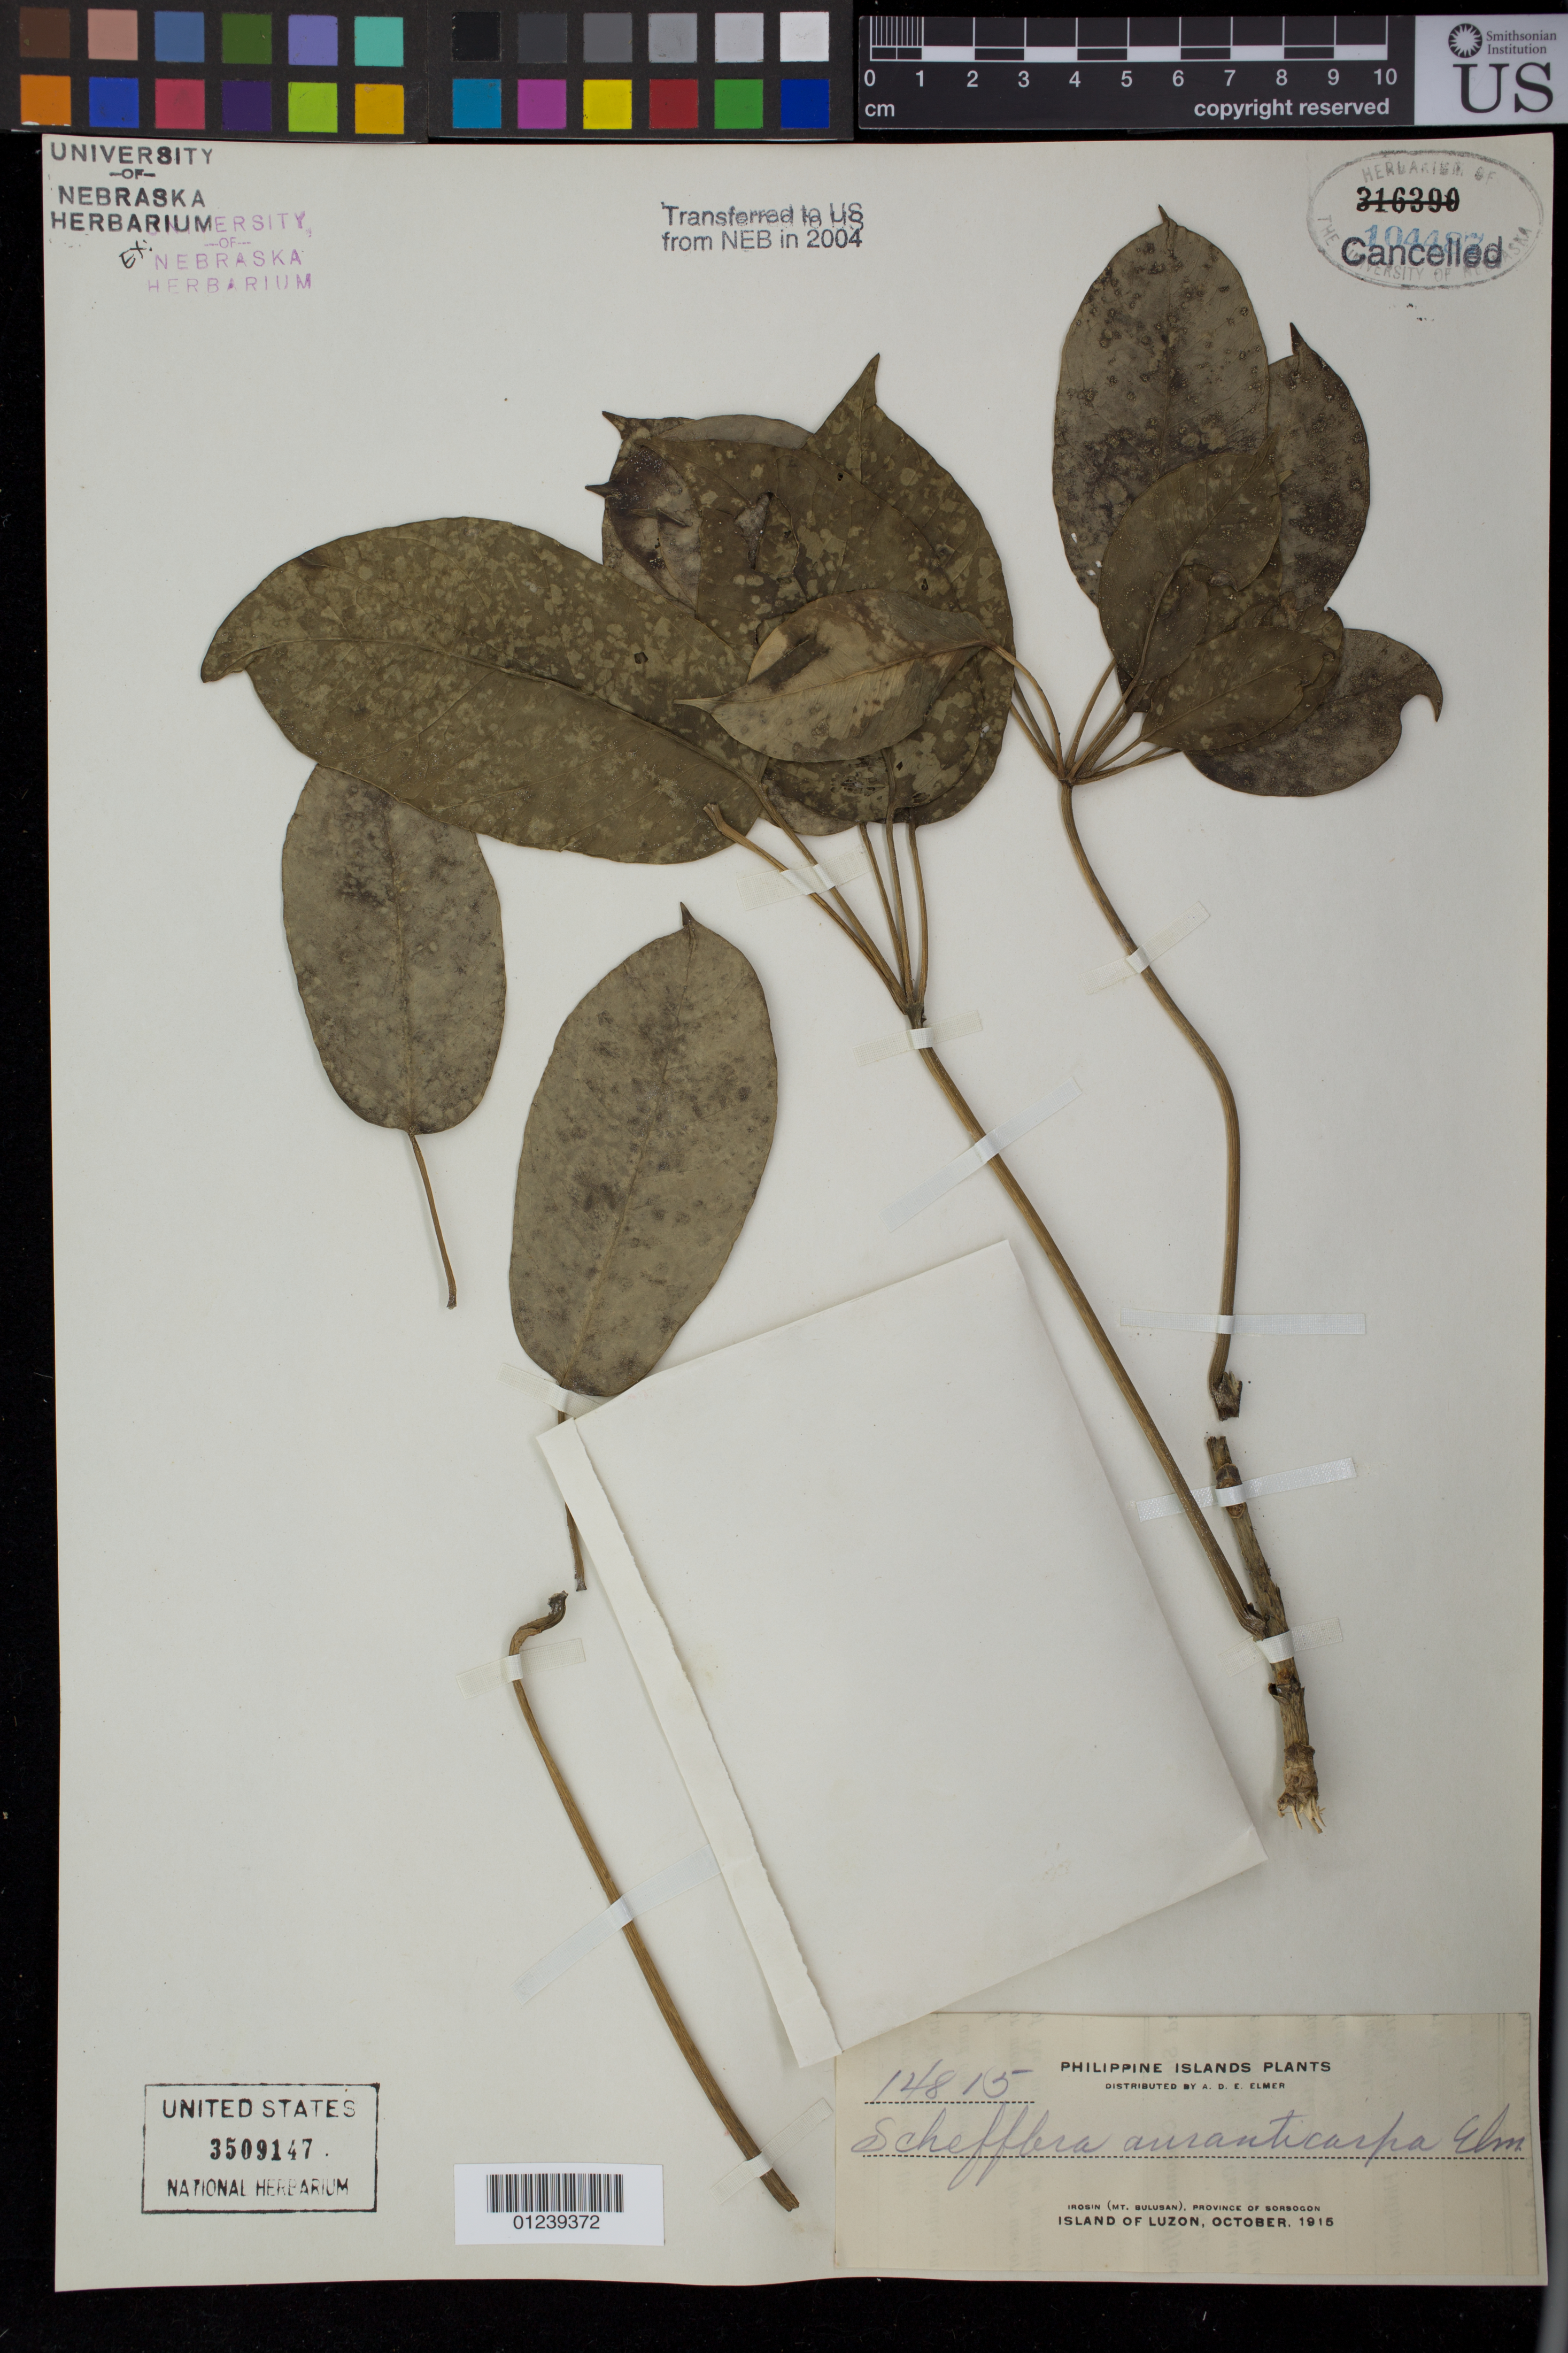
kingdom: Plantae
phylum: Tracheophyta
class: Magnoliopsida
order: Apiales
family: Araliaceae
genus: Schefflera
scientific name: Schefflera elliptifoliola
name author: Merr.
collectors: A. D. E. Elmer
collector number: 14815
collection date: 1915-10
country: Philippines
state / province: Bicol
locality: Irosin (Mount Bulusan), Province of Sorsogon, Island of Luzon.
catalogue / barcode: US 3509147